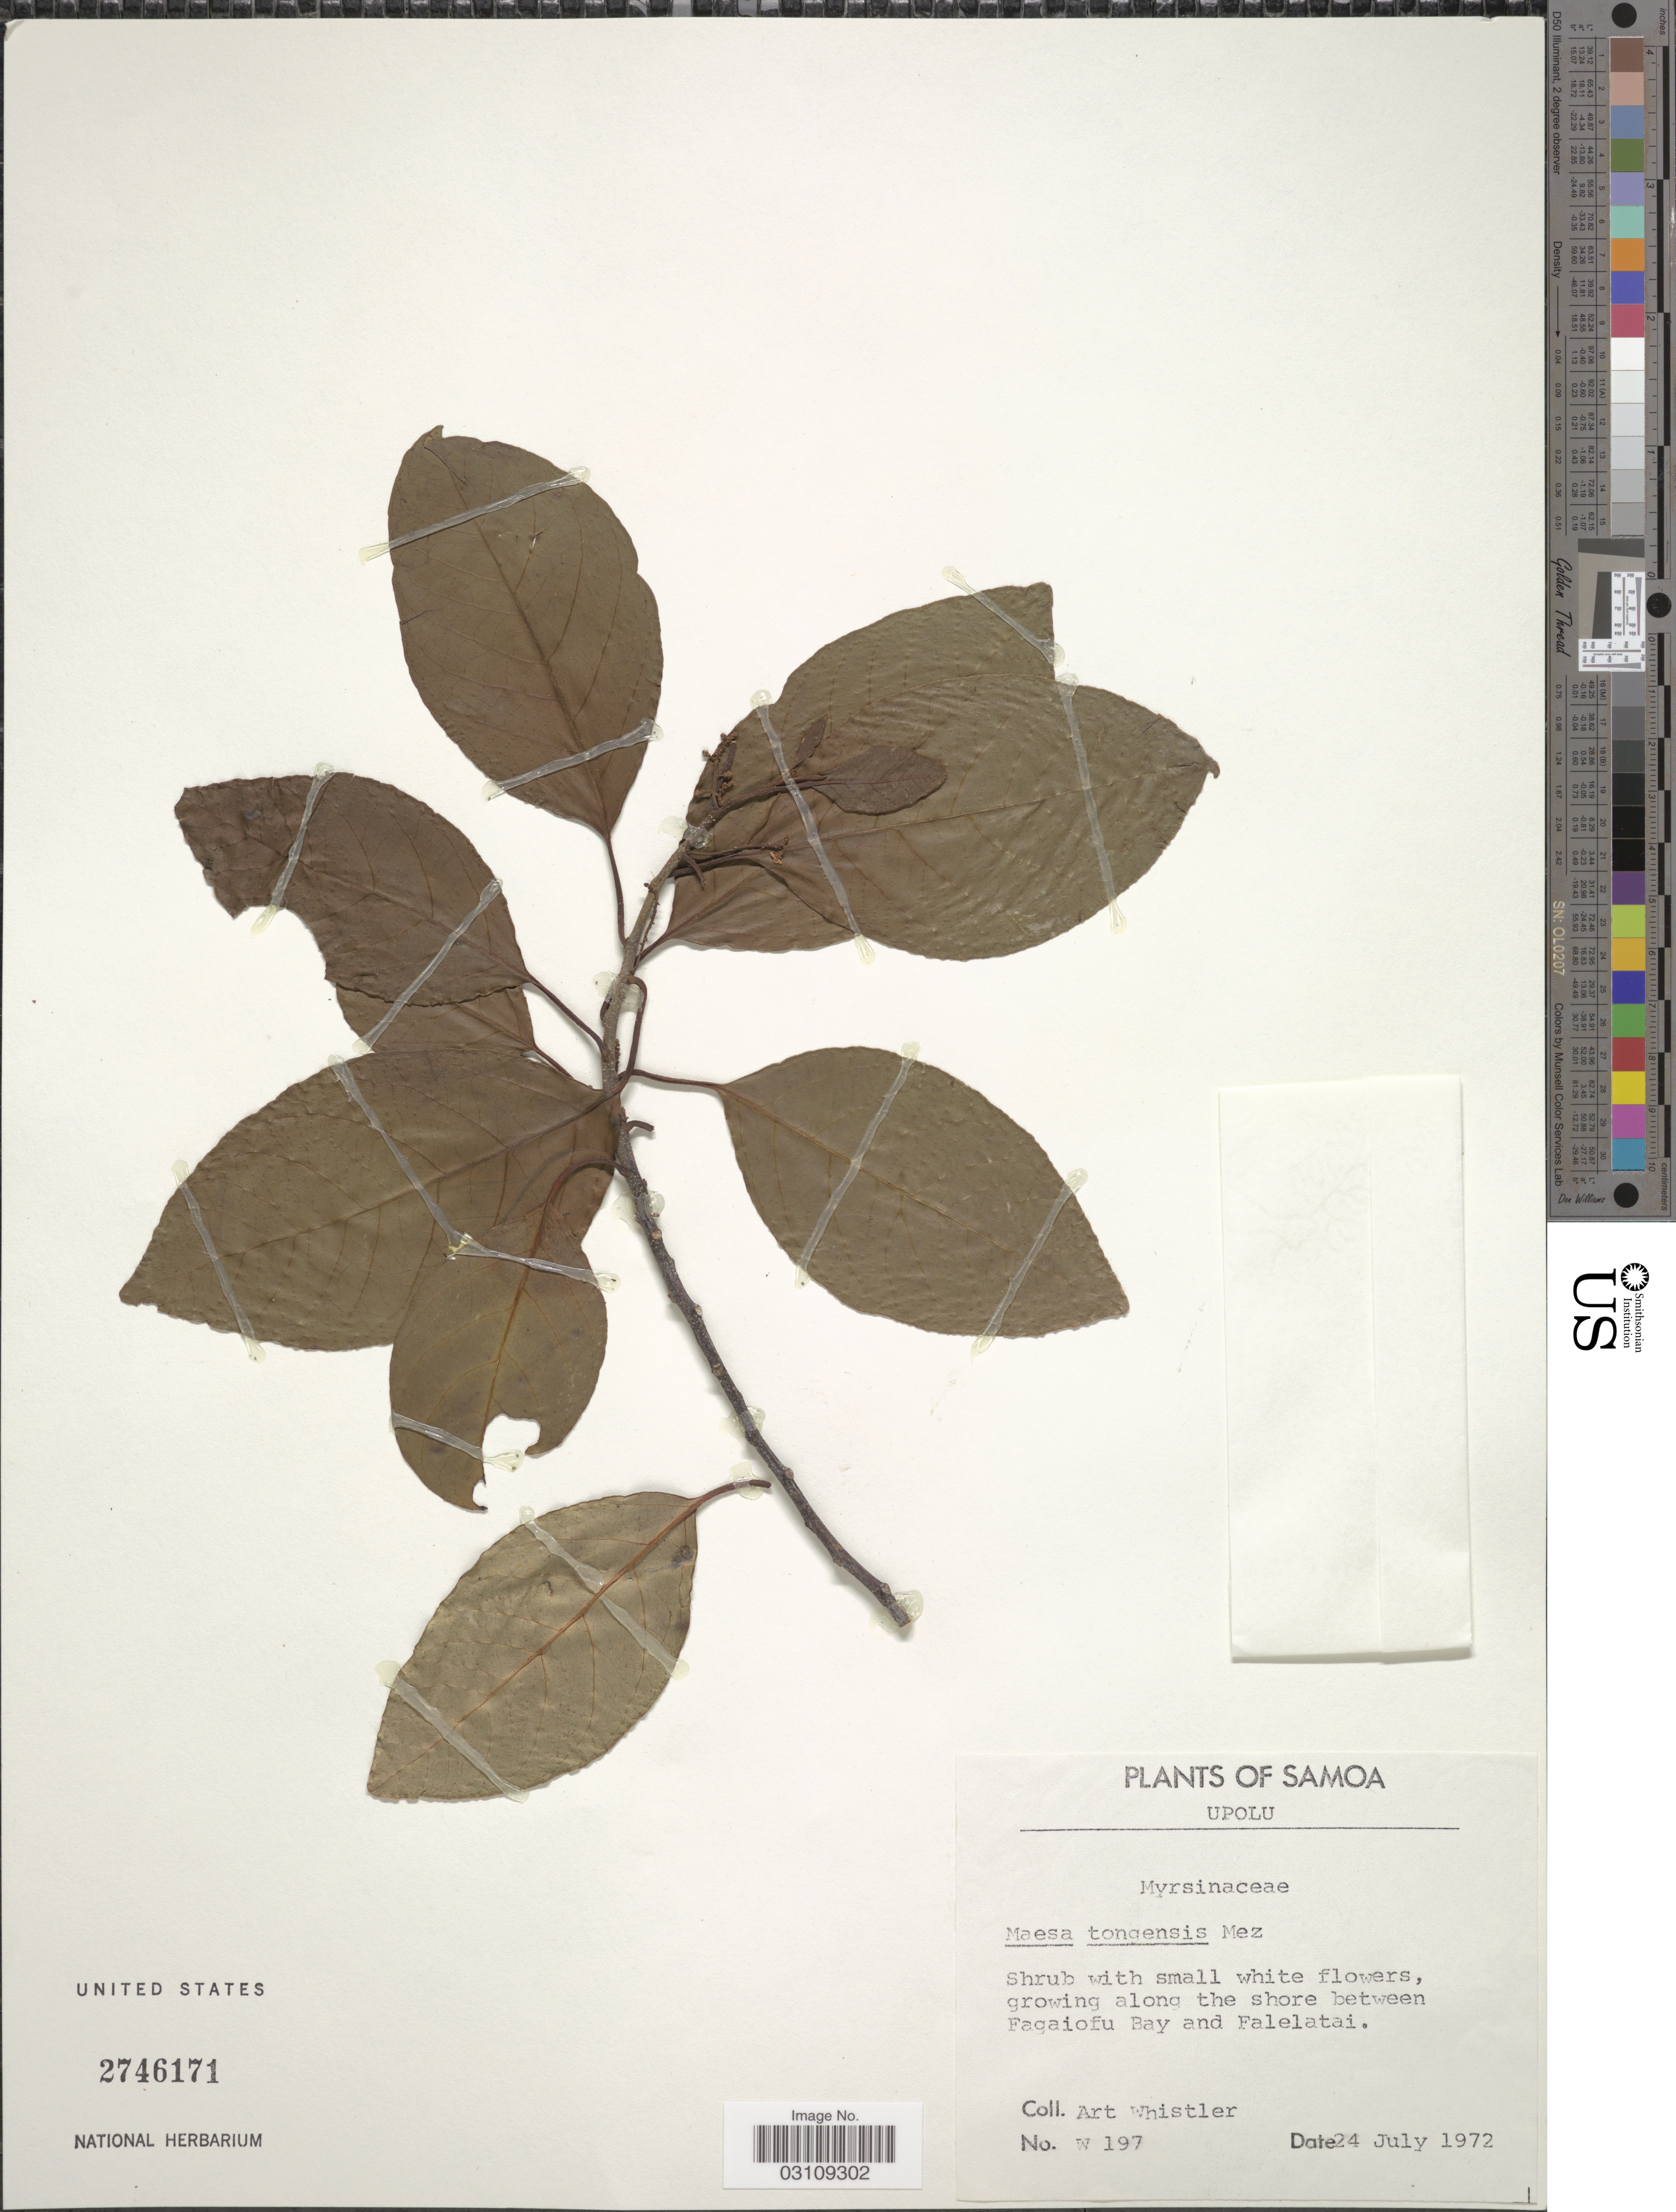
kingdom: Plantae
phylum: Tracheophyta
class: Magnoliopsida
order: Ericales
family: Primulaceae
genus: Maesa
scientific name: Maesa tongensis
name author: Mez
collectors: A. Whistler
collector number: W 197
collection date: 1972-07-24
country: Samoa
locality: Samoa. Upolu. Growing along the shore between Fagaiofu Bay and Falelatai.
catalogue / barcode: US 2746171